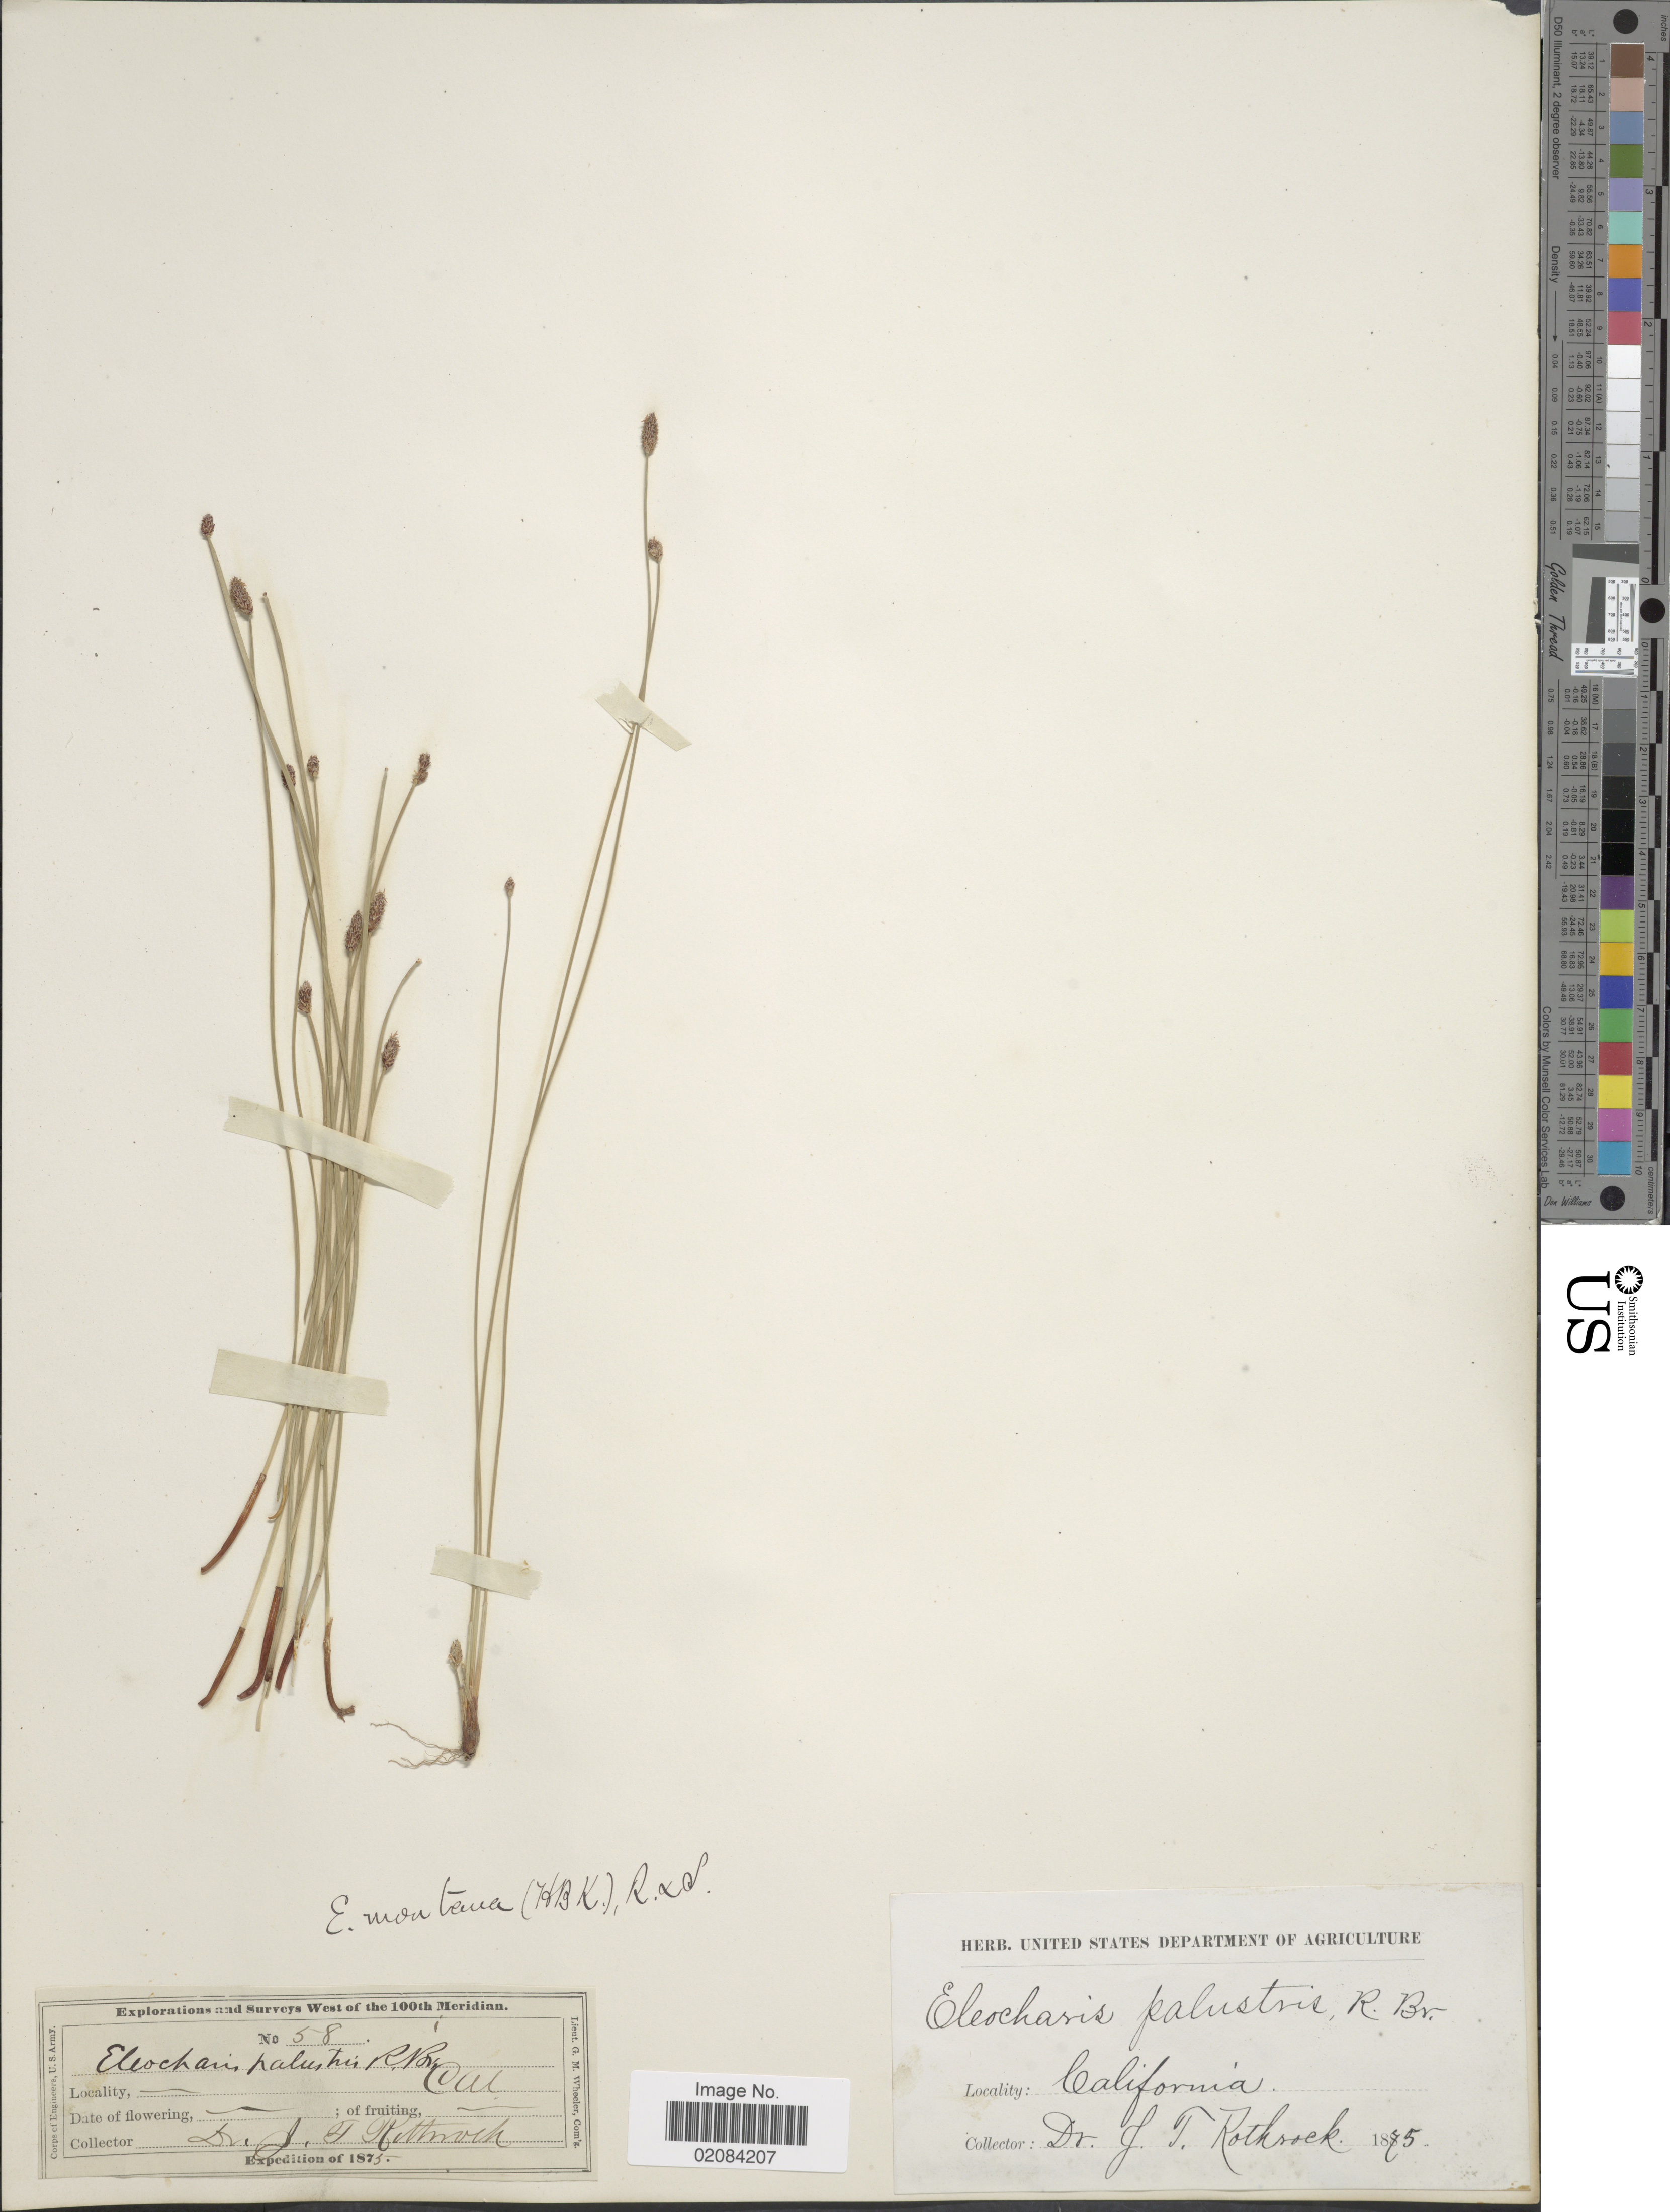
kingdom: Plantae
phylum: Tracheophyta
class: Liliopsida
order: Poales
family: Cyperaceae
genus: Eleocharis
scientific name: Eleocharis montevidensis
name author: Kunth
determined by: Strong, Mark T., (BOT), Smithsonian Institution - National Museum of Natural History (UNITED STATES)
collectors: J. T. Rothrock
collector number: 58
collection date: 1875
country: United States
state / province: California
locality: California.